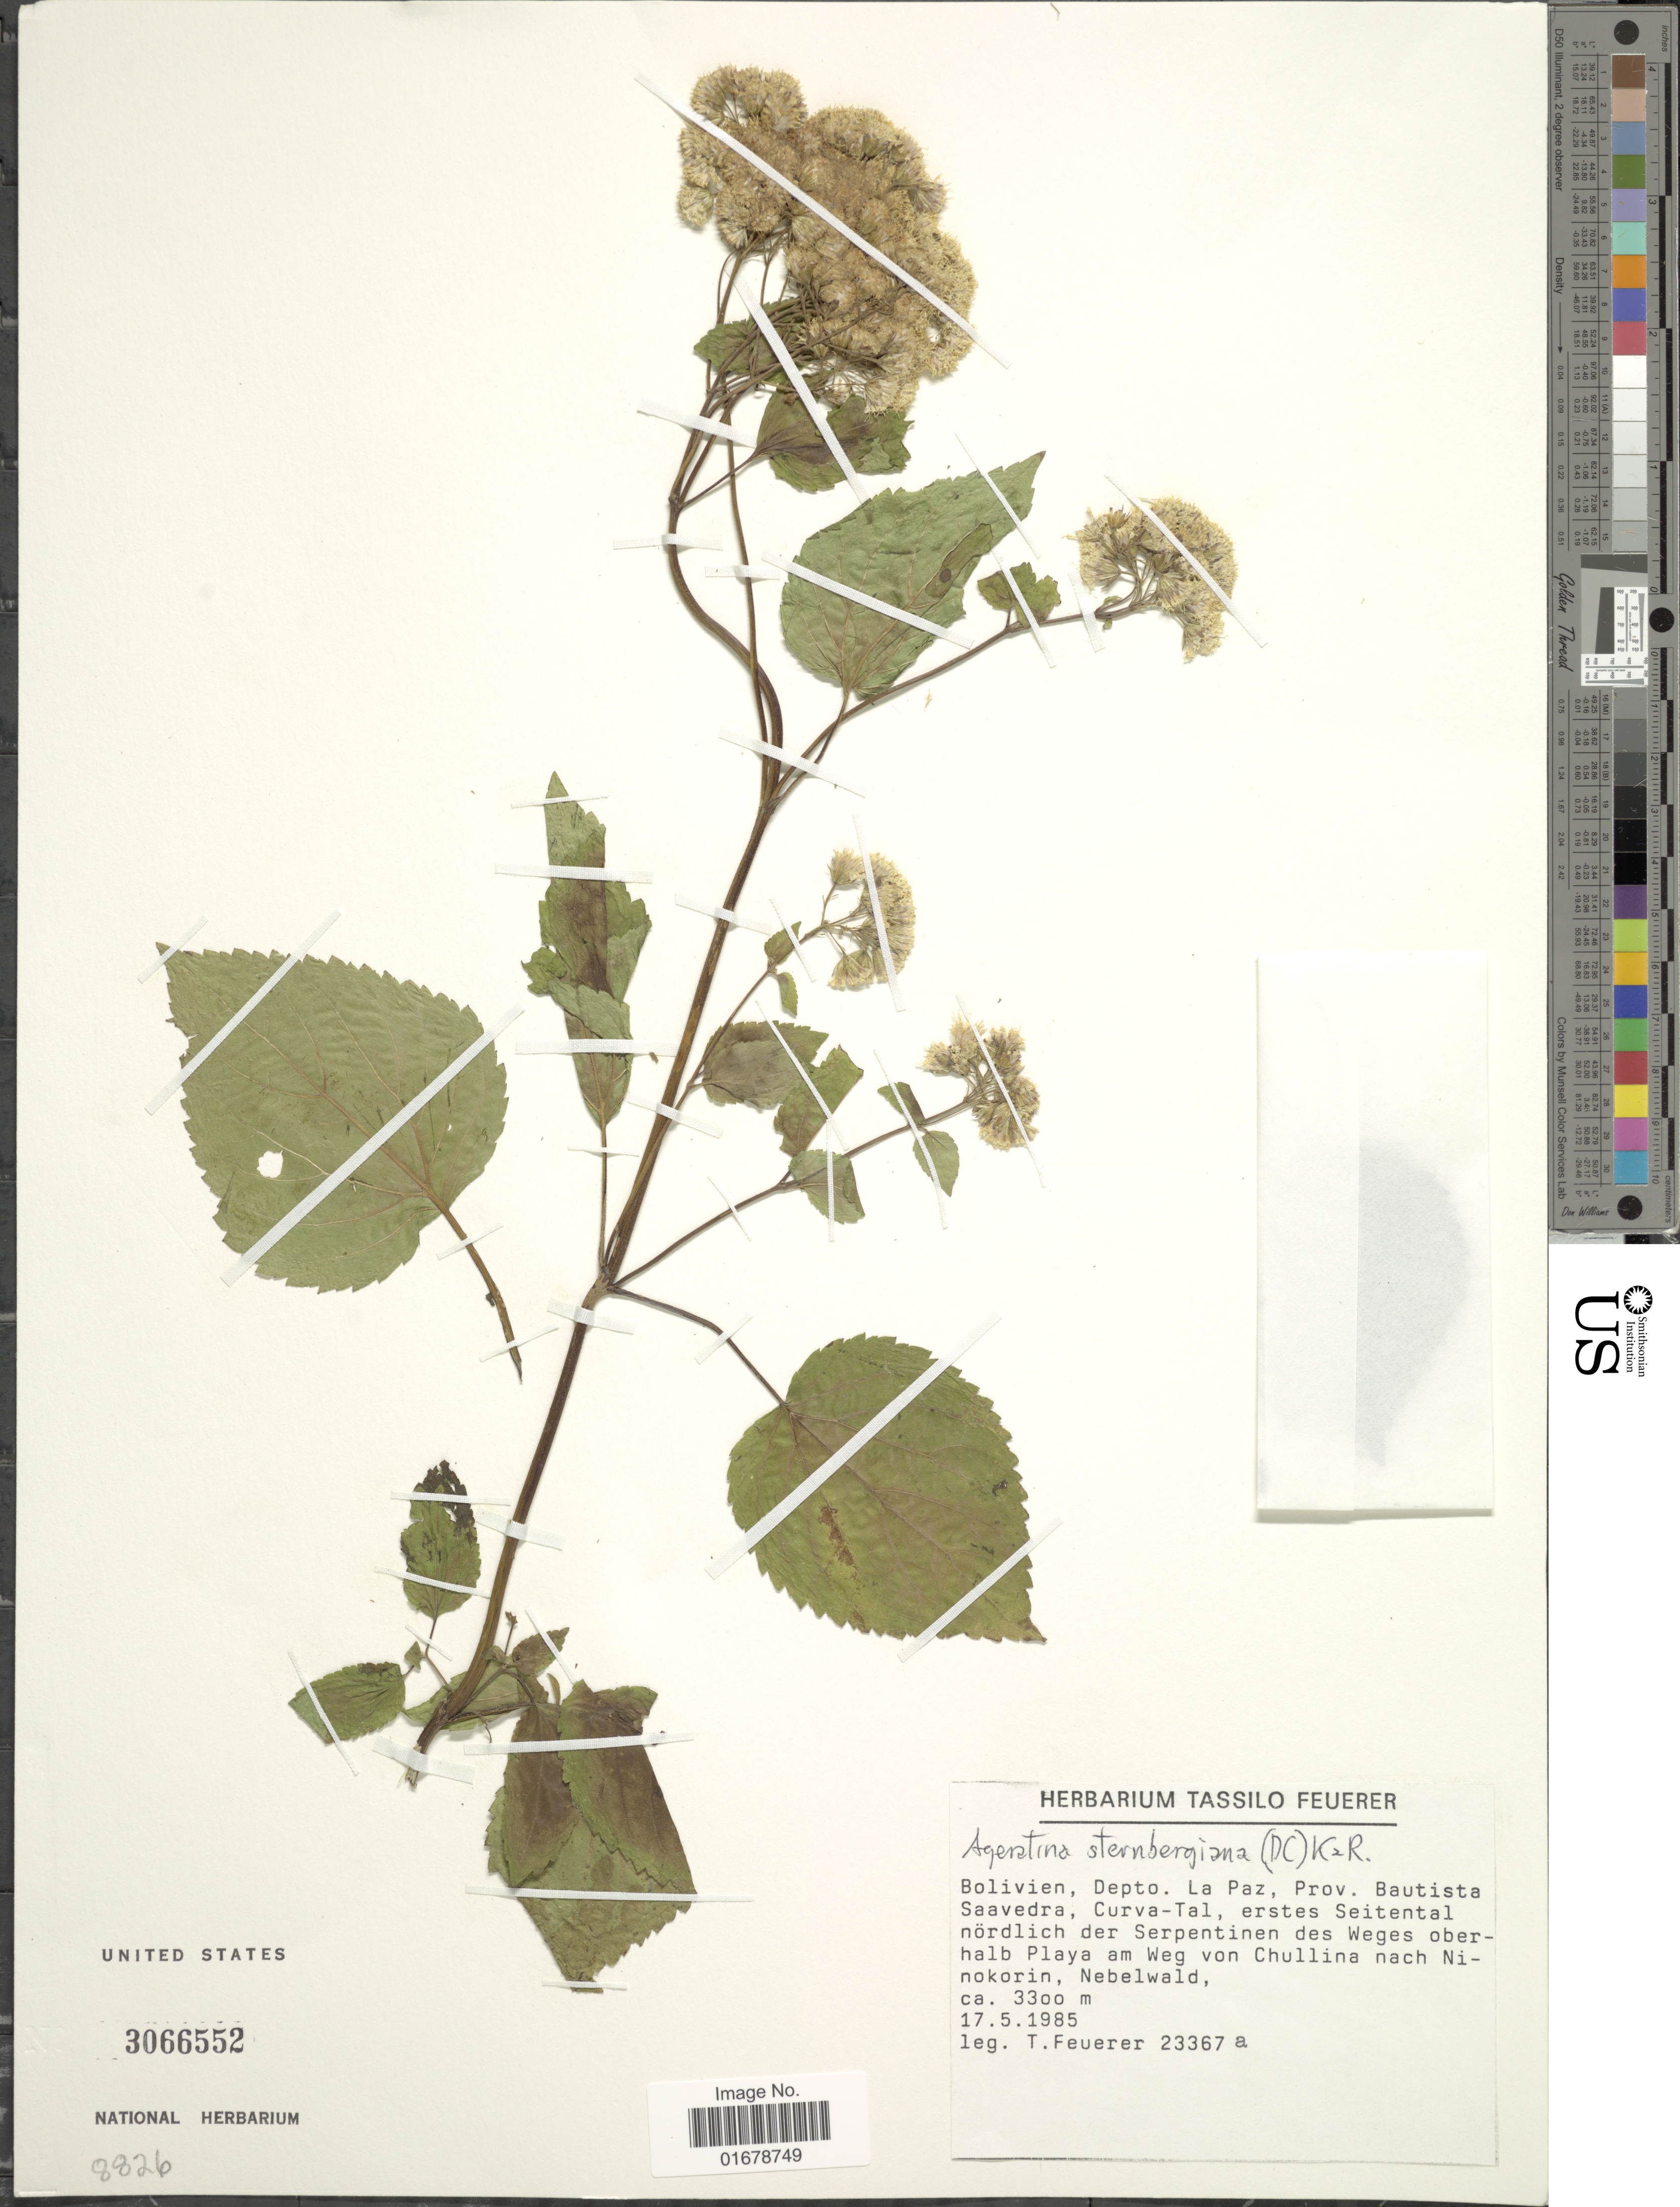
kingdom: Plantae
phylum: Tracheophyta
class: Magnoliopsida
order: Asterales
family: Asteraceae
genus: Ageratina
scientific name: Ageratina sternbergiana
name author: (DC.) R.M. King & H. Rob.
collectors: T. Feuerer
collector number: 23367a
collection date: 1985-05-17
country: Bolivia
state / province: La Paz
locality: Bolivien, Depto. La Paz, Prov. Bautista Saavedra, Curva-Tal, ersteas Seitental halb Playa am Weg von Chullina nach Ninokorin, Nebelwald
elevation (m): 3300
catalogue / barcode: US 3066552